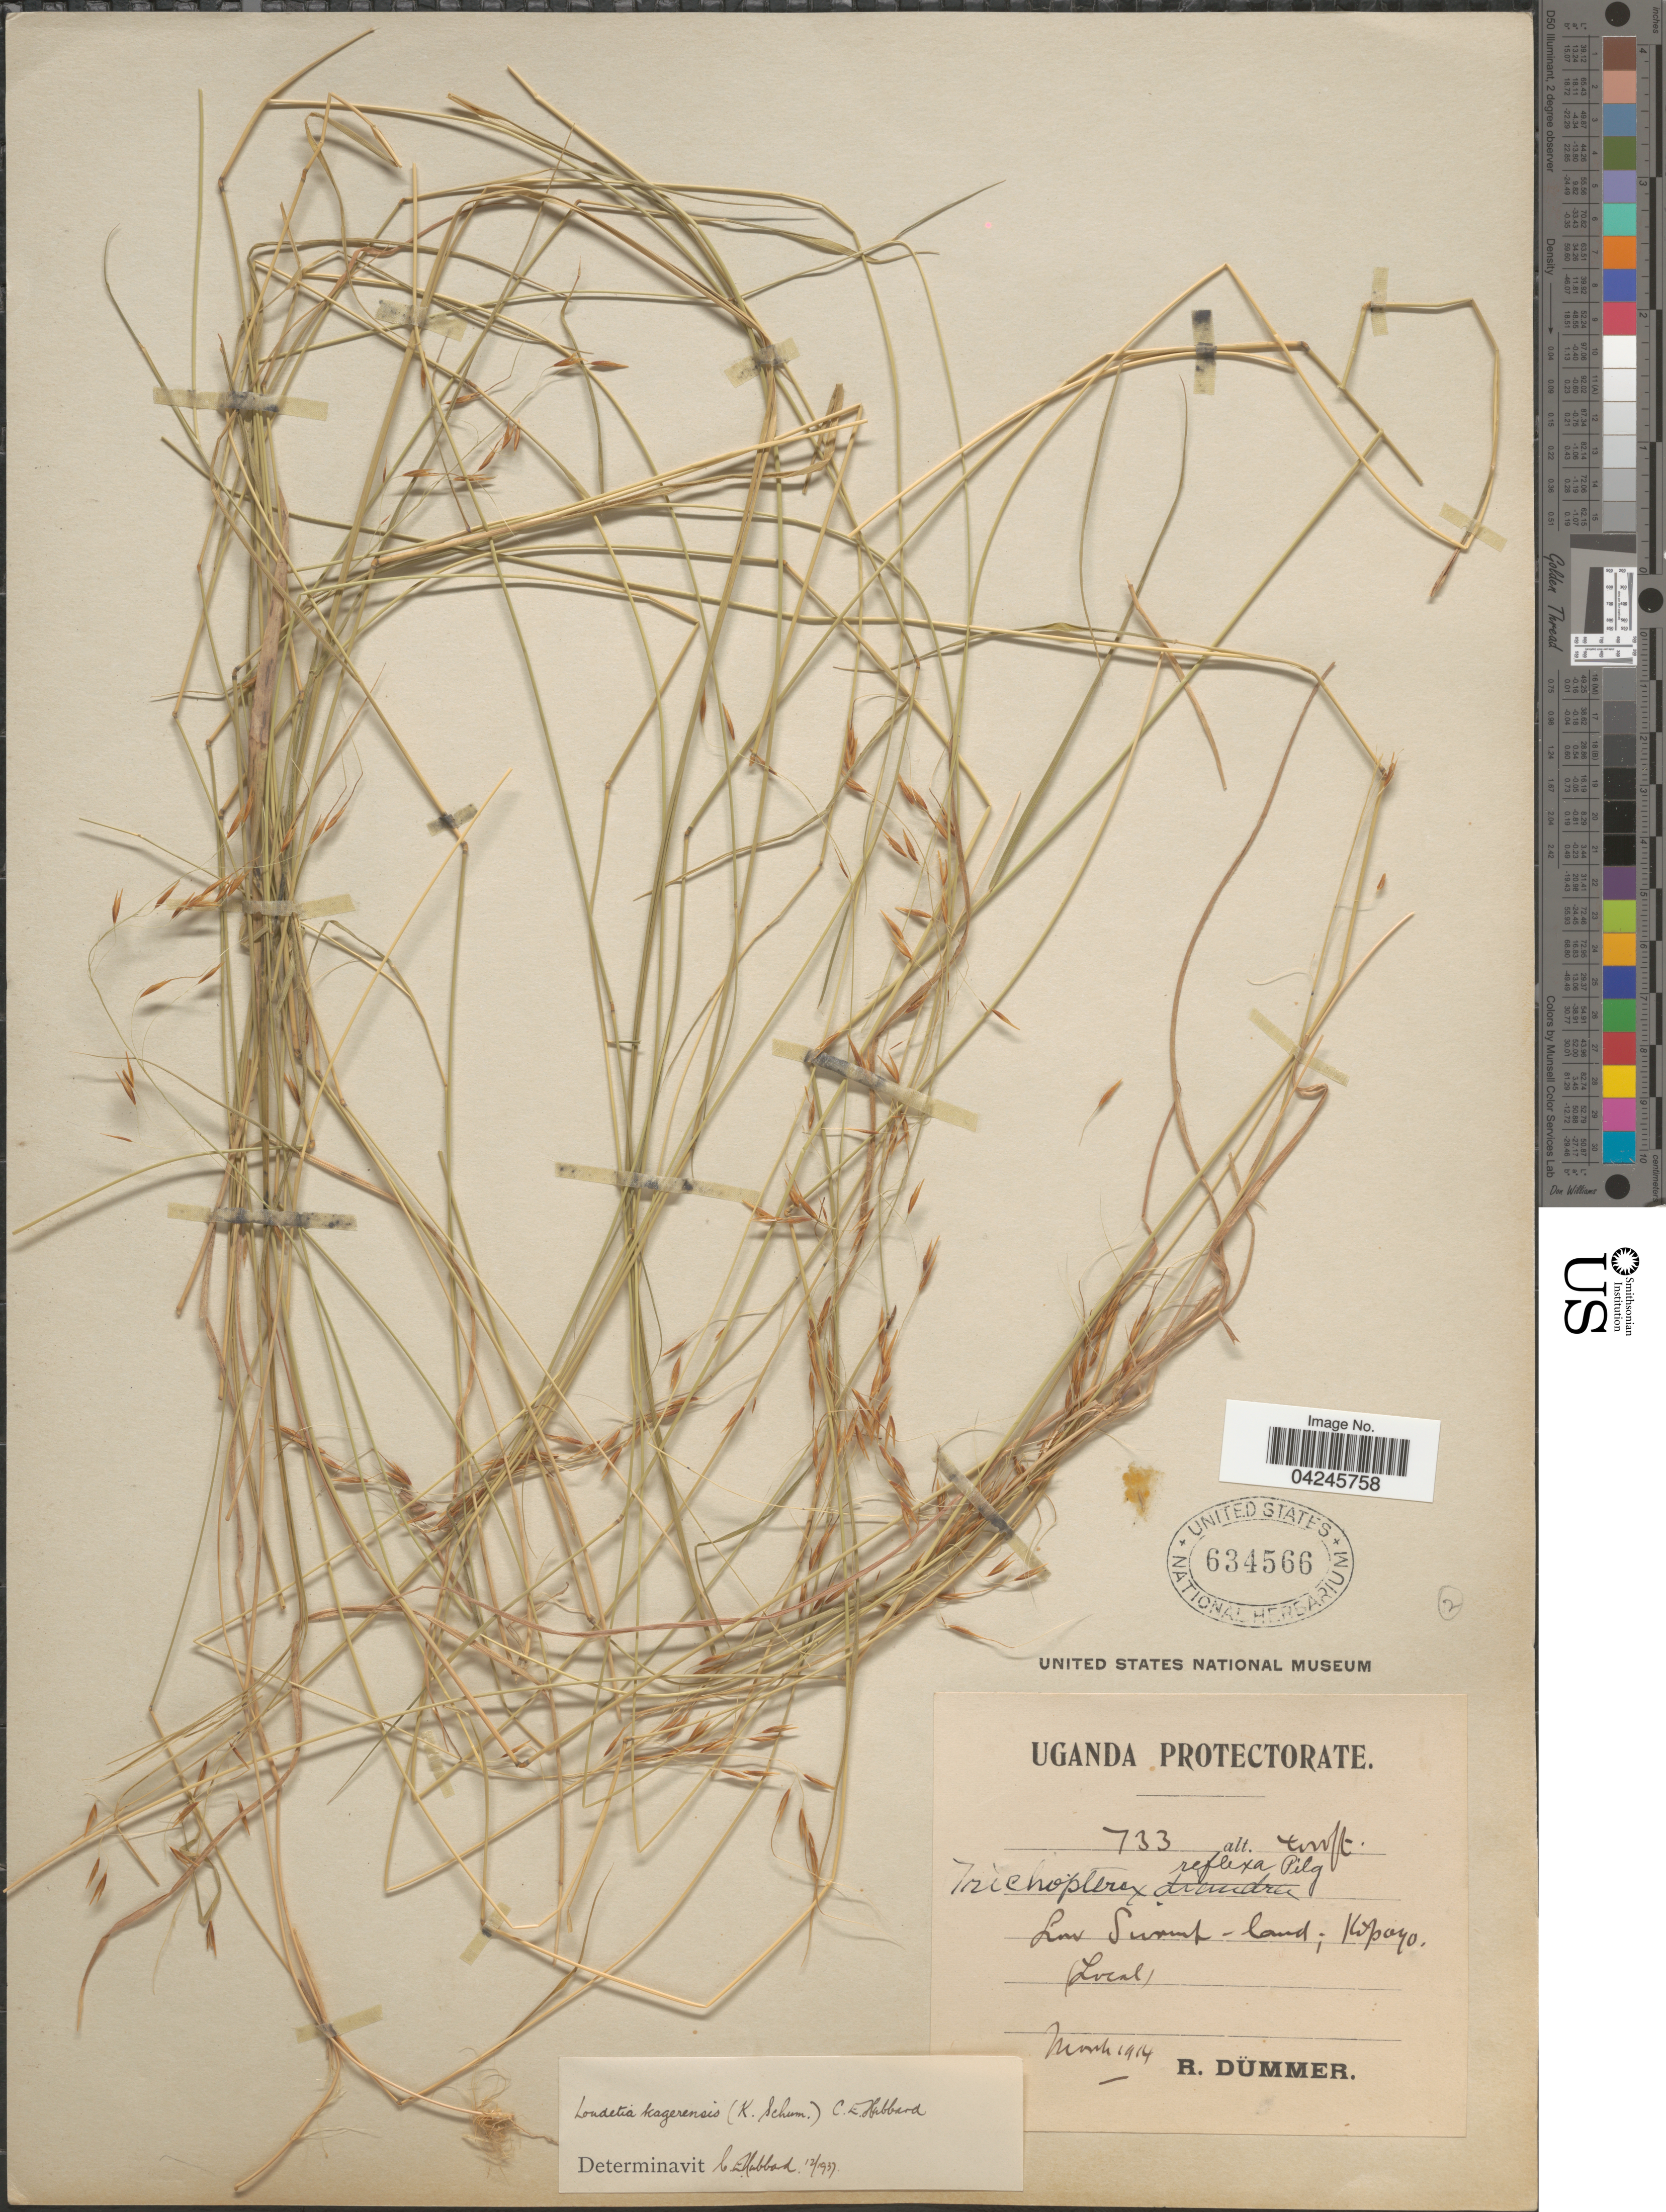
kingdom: Plantae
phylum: Tracheophyta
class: Liliopsida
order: Poales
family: Poaceae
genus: Loudetia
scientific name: Loudetia kagerensis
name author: (K. Schum.) Hutch.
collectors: R. A. Dümmer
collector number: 733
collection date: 1914-03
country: Uganda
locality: Uganda Protectorate. Kipayo.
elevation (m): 1219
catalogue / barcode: US 634566